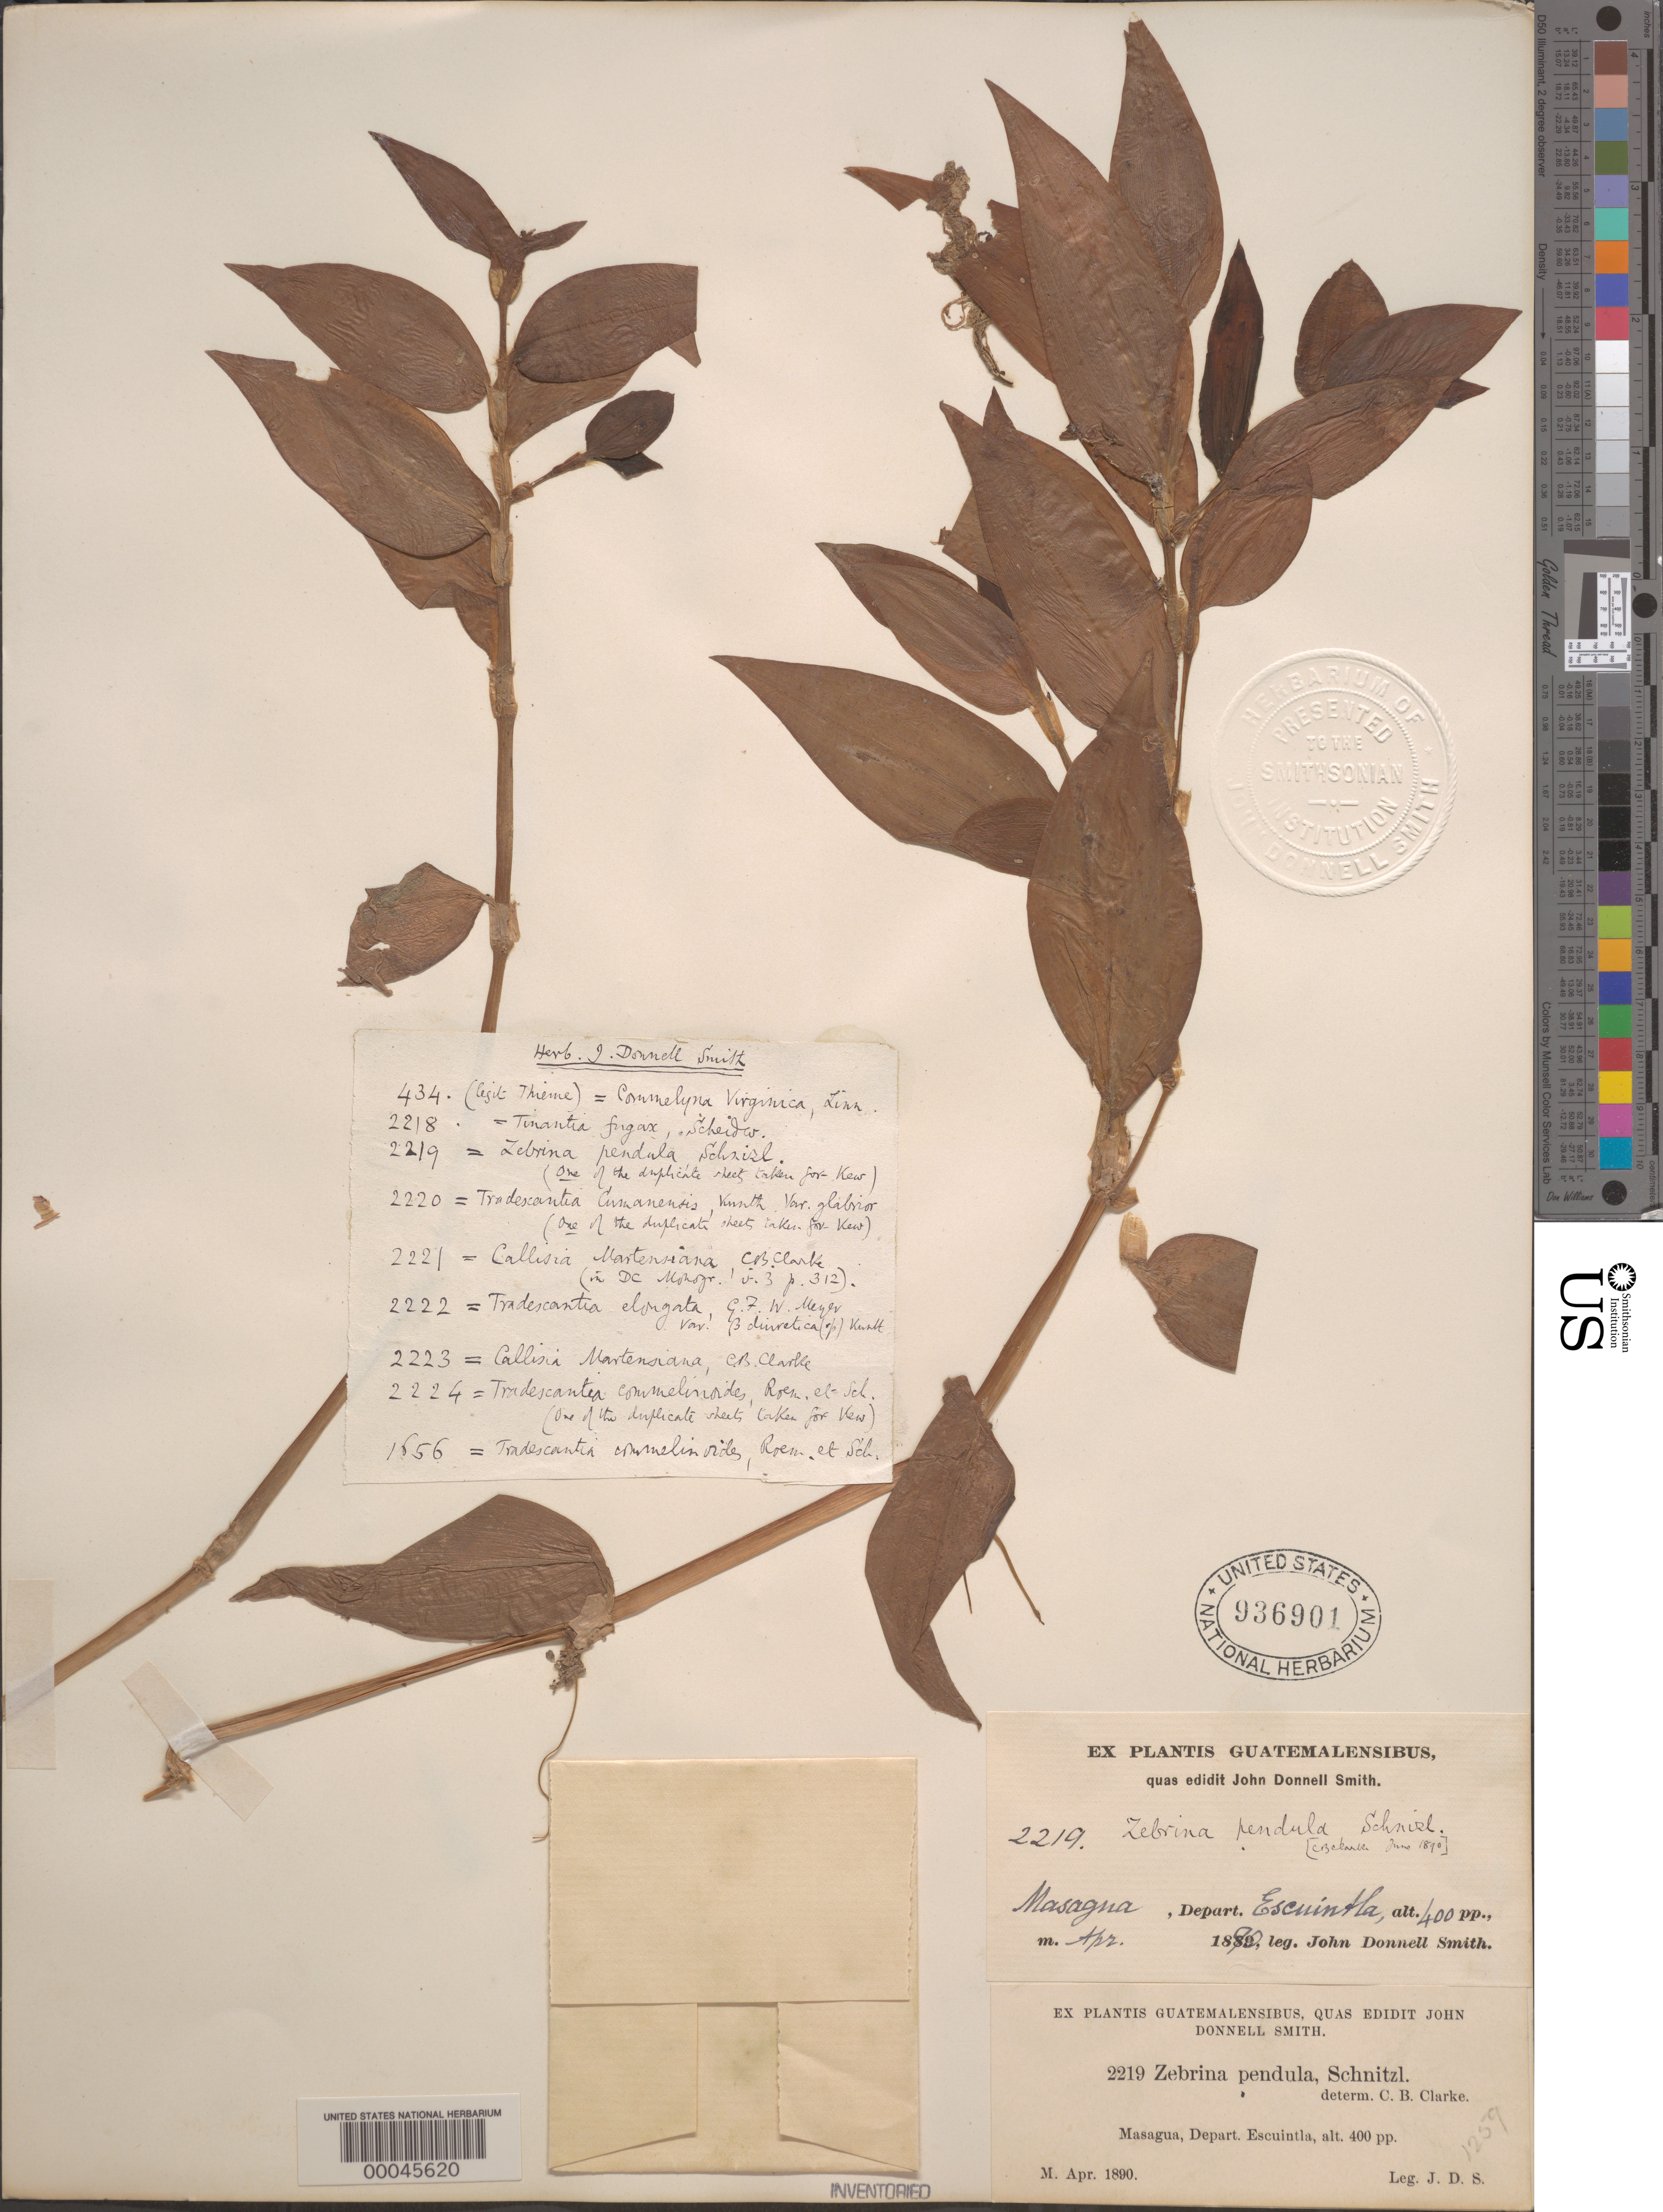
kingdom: Plantae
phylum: Tracheophyta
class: Liliopsida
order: Commelinales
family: Commelinaceae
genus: Tradescantia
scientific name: Tradescantia zebrina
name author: Bosse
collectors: J. Donnell Smith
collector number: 2219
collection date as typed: Apr 1890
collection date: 1890-04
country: Guatemala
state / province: Escuintla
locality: Masagua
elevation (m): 122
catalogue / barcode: US 936901